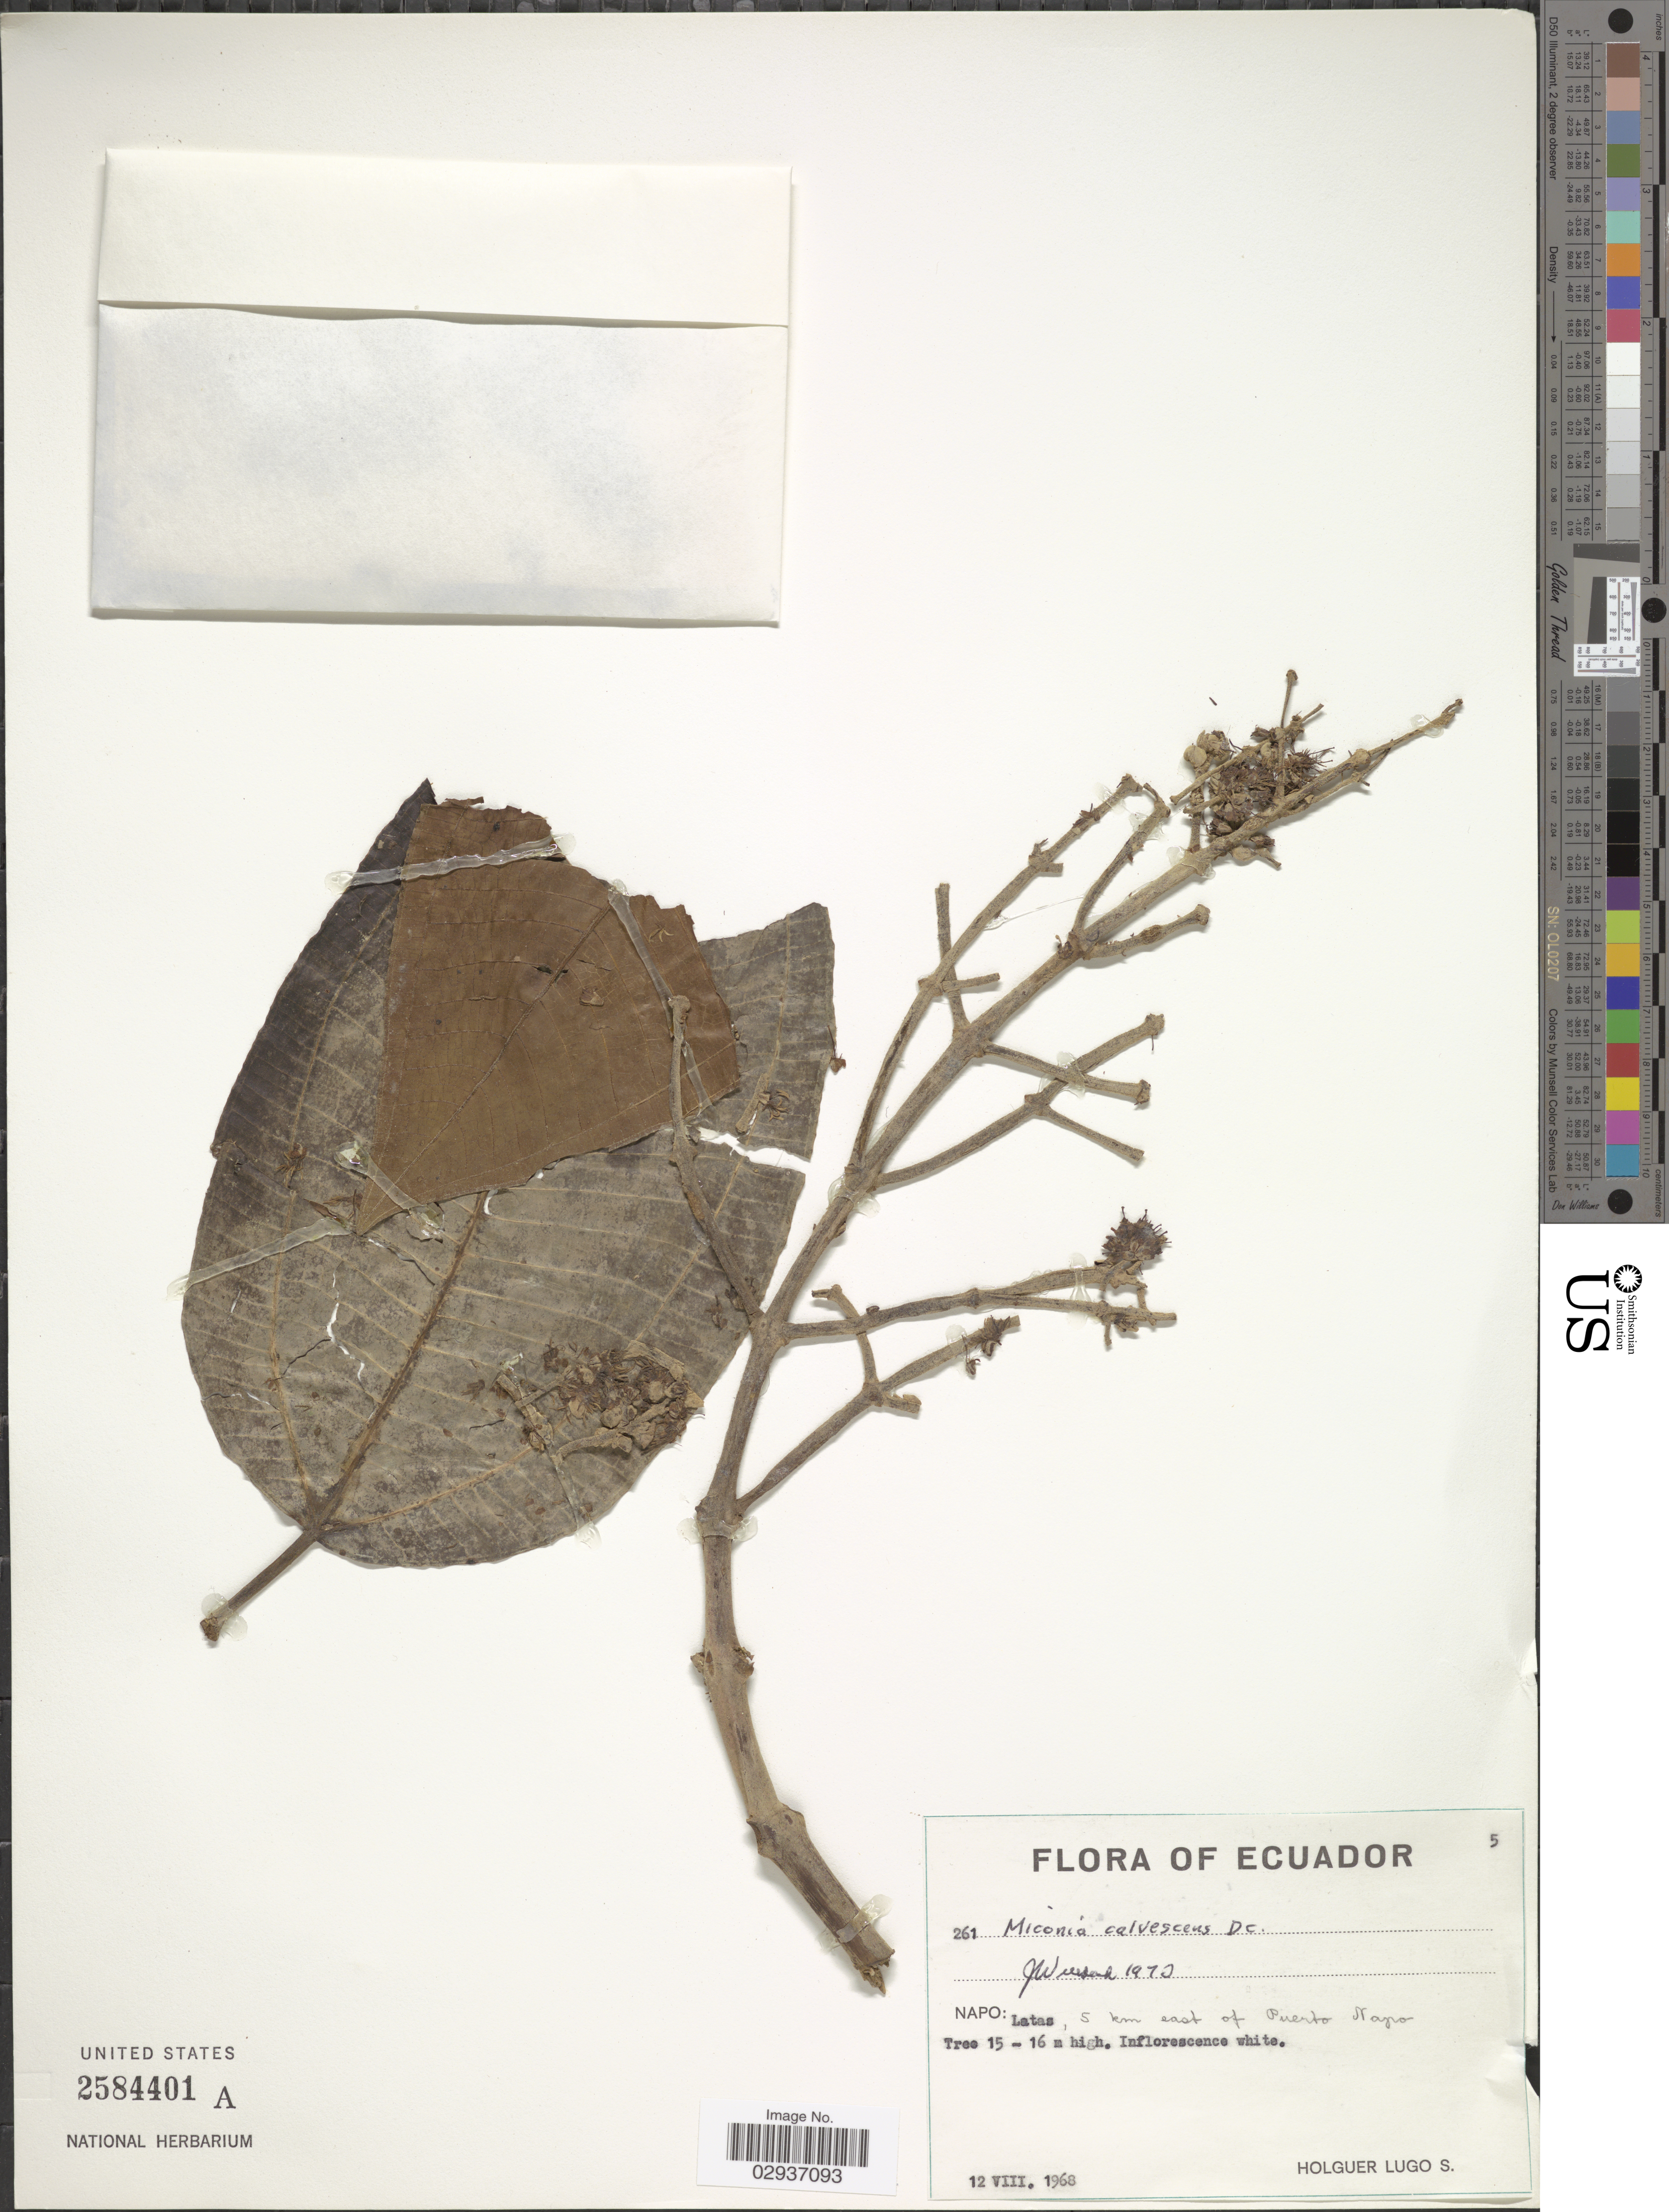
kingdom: Plantae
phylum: Tracheophyta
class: Magnoliopsida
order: Myrtales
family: Melastomataceae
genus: Miconia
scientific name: Miconia calvescens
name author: DC.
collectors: H. Lugo S.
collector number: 261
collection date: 1968-08-12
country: Ecuador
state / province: Napo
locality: Napo: Latas, 5 km east of Puerto Napo.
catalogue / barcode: US 2584401A